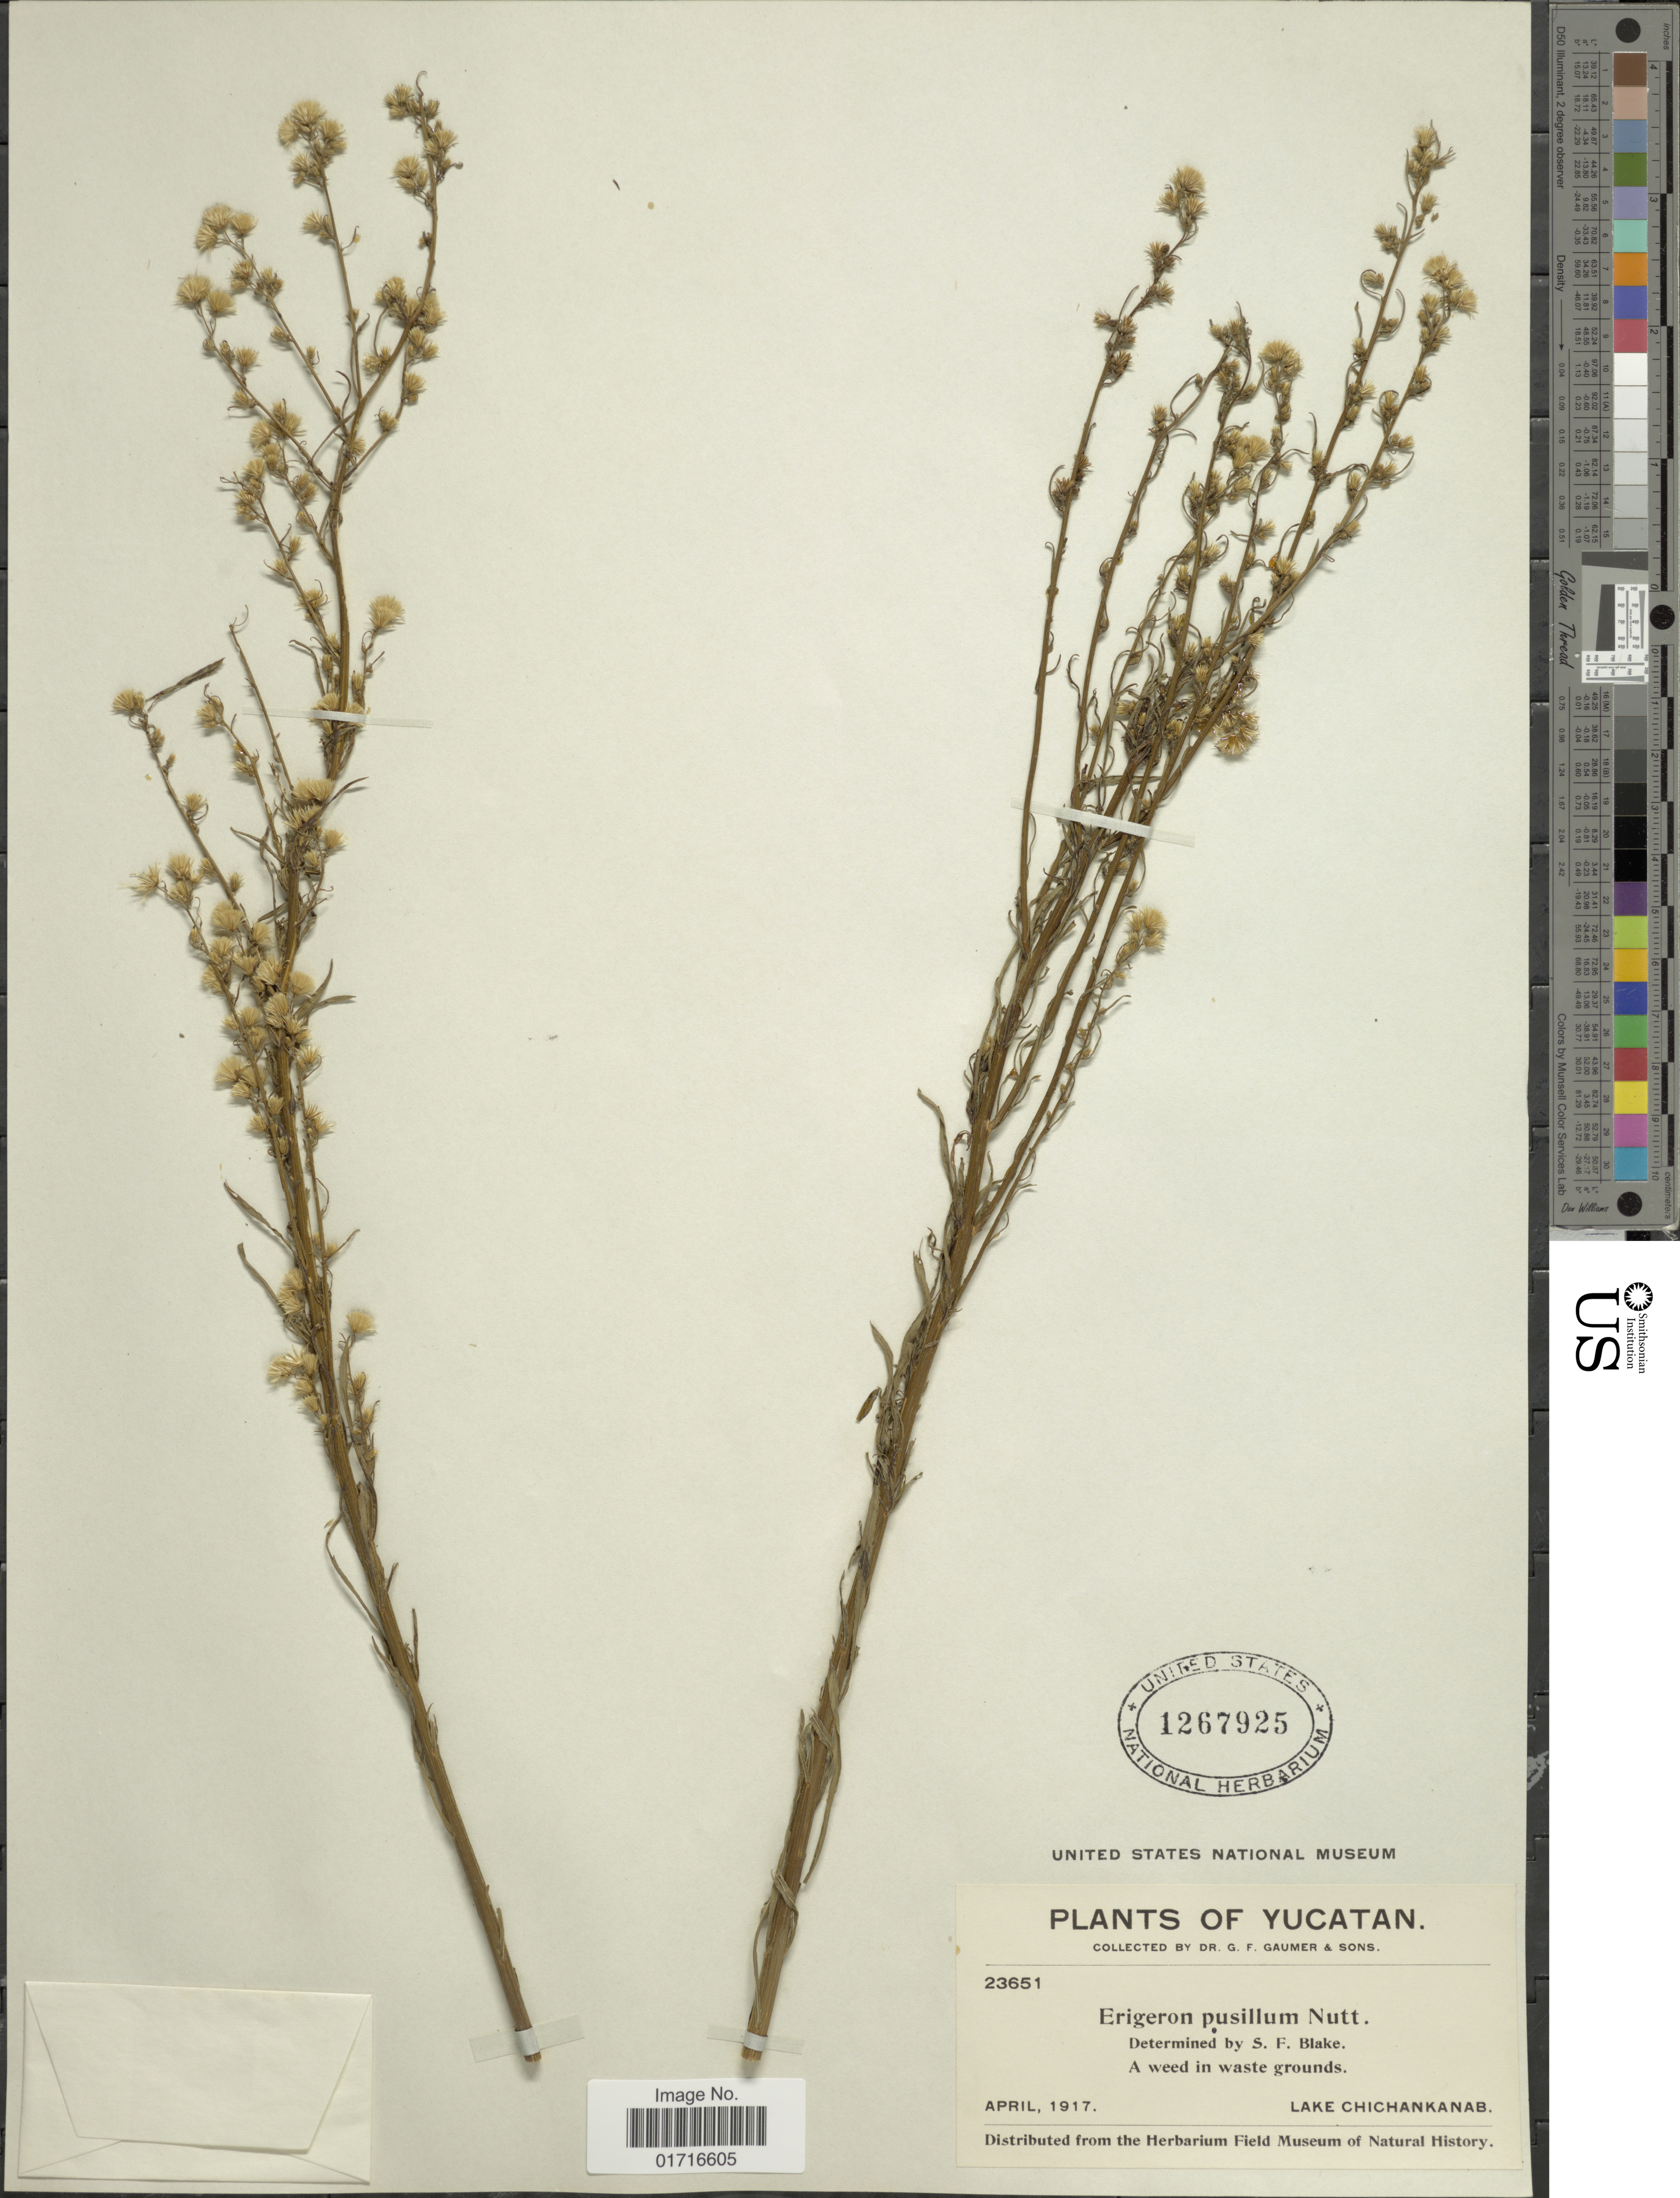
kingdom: Plantae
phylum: Tracheophyta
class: Magnoliopsida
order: Asterales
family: Asteraceae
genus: Conyza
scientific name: Conyza pusilla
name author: Houtt.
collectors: G. F. Gaumer & et al.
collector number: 23651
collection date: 1917-04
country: Mexico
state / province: Yucatán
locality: Lake Chichankanab.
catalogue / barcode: US 1267925